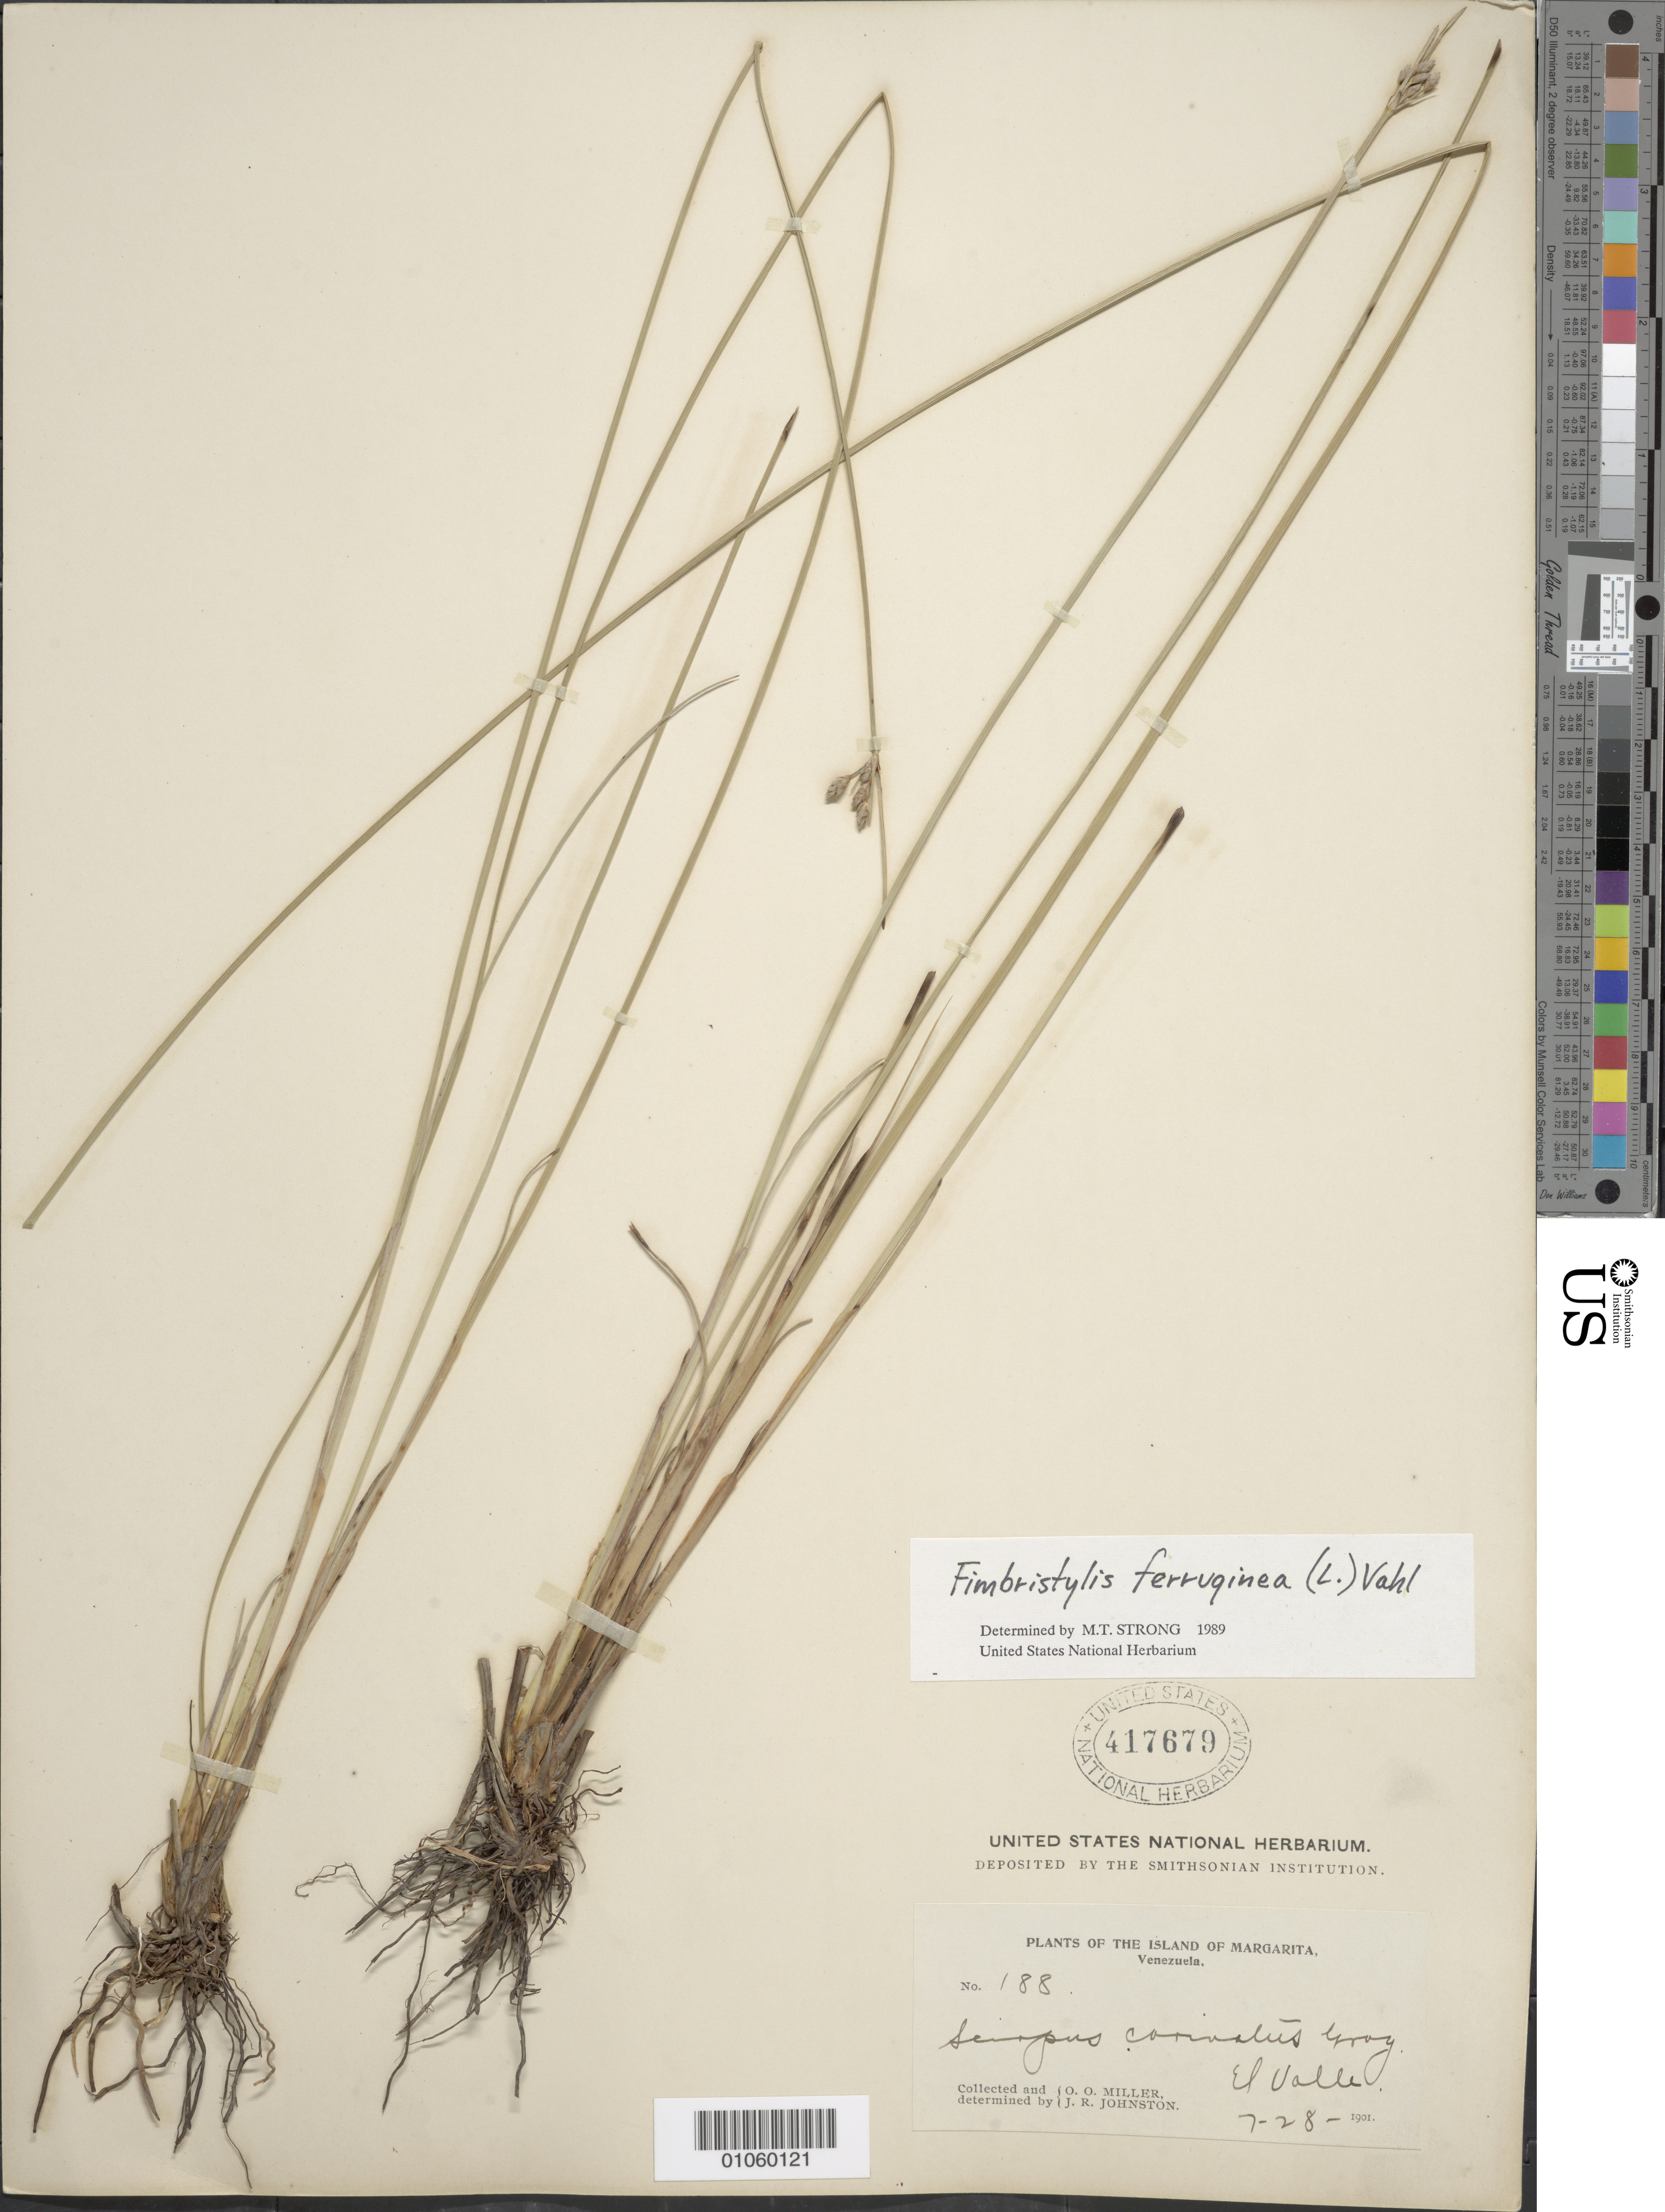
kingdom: Plantae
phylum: Tracheophyta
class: Liliopsida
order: Poales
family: Cyperaceae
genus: Fimbristylis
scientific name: Fimbristylis ferruginea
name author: (L.) Vahl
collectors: O. O. Miller & J. Johnston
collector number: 188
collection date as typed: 28 Jul 1901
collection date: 1901-07-28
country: Venezuela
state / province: Nueva Esparta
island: Margarita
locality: El Valle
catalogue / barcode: US 417679